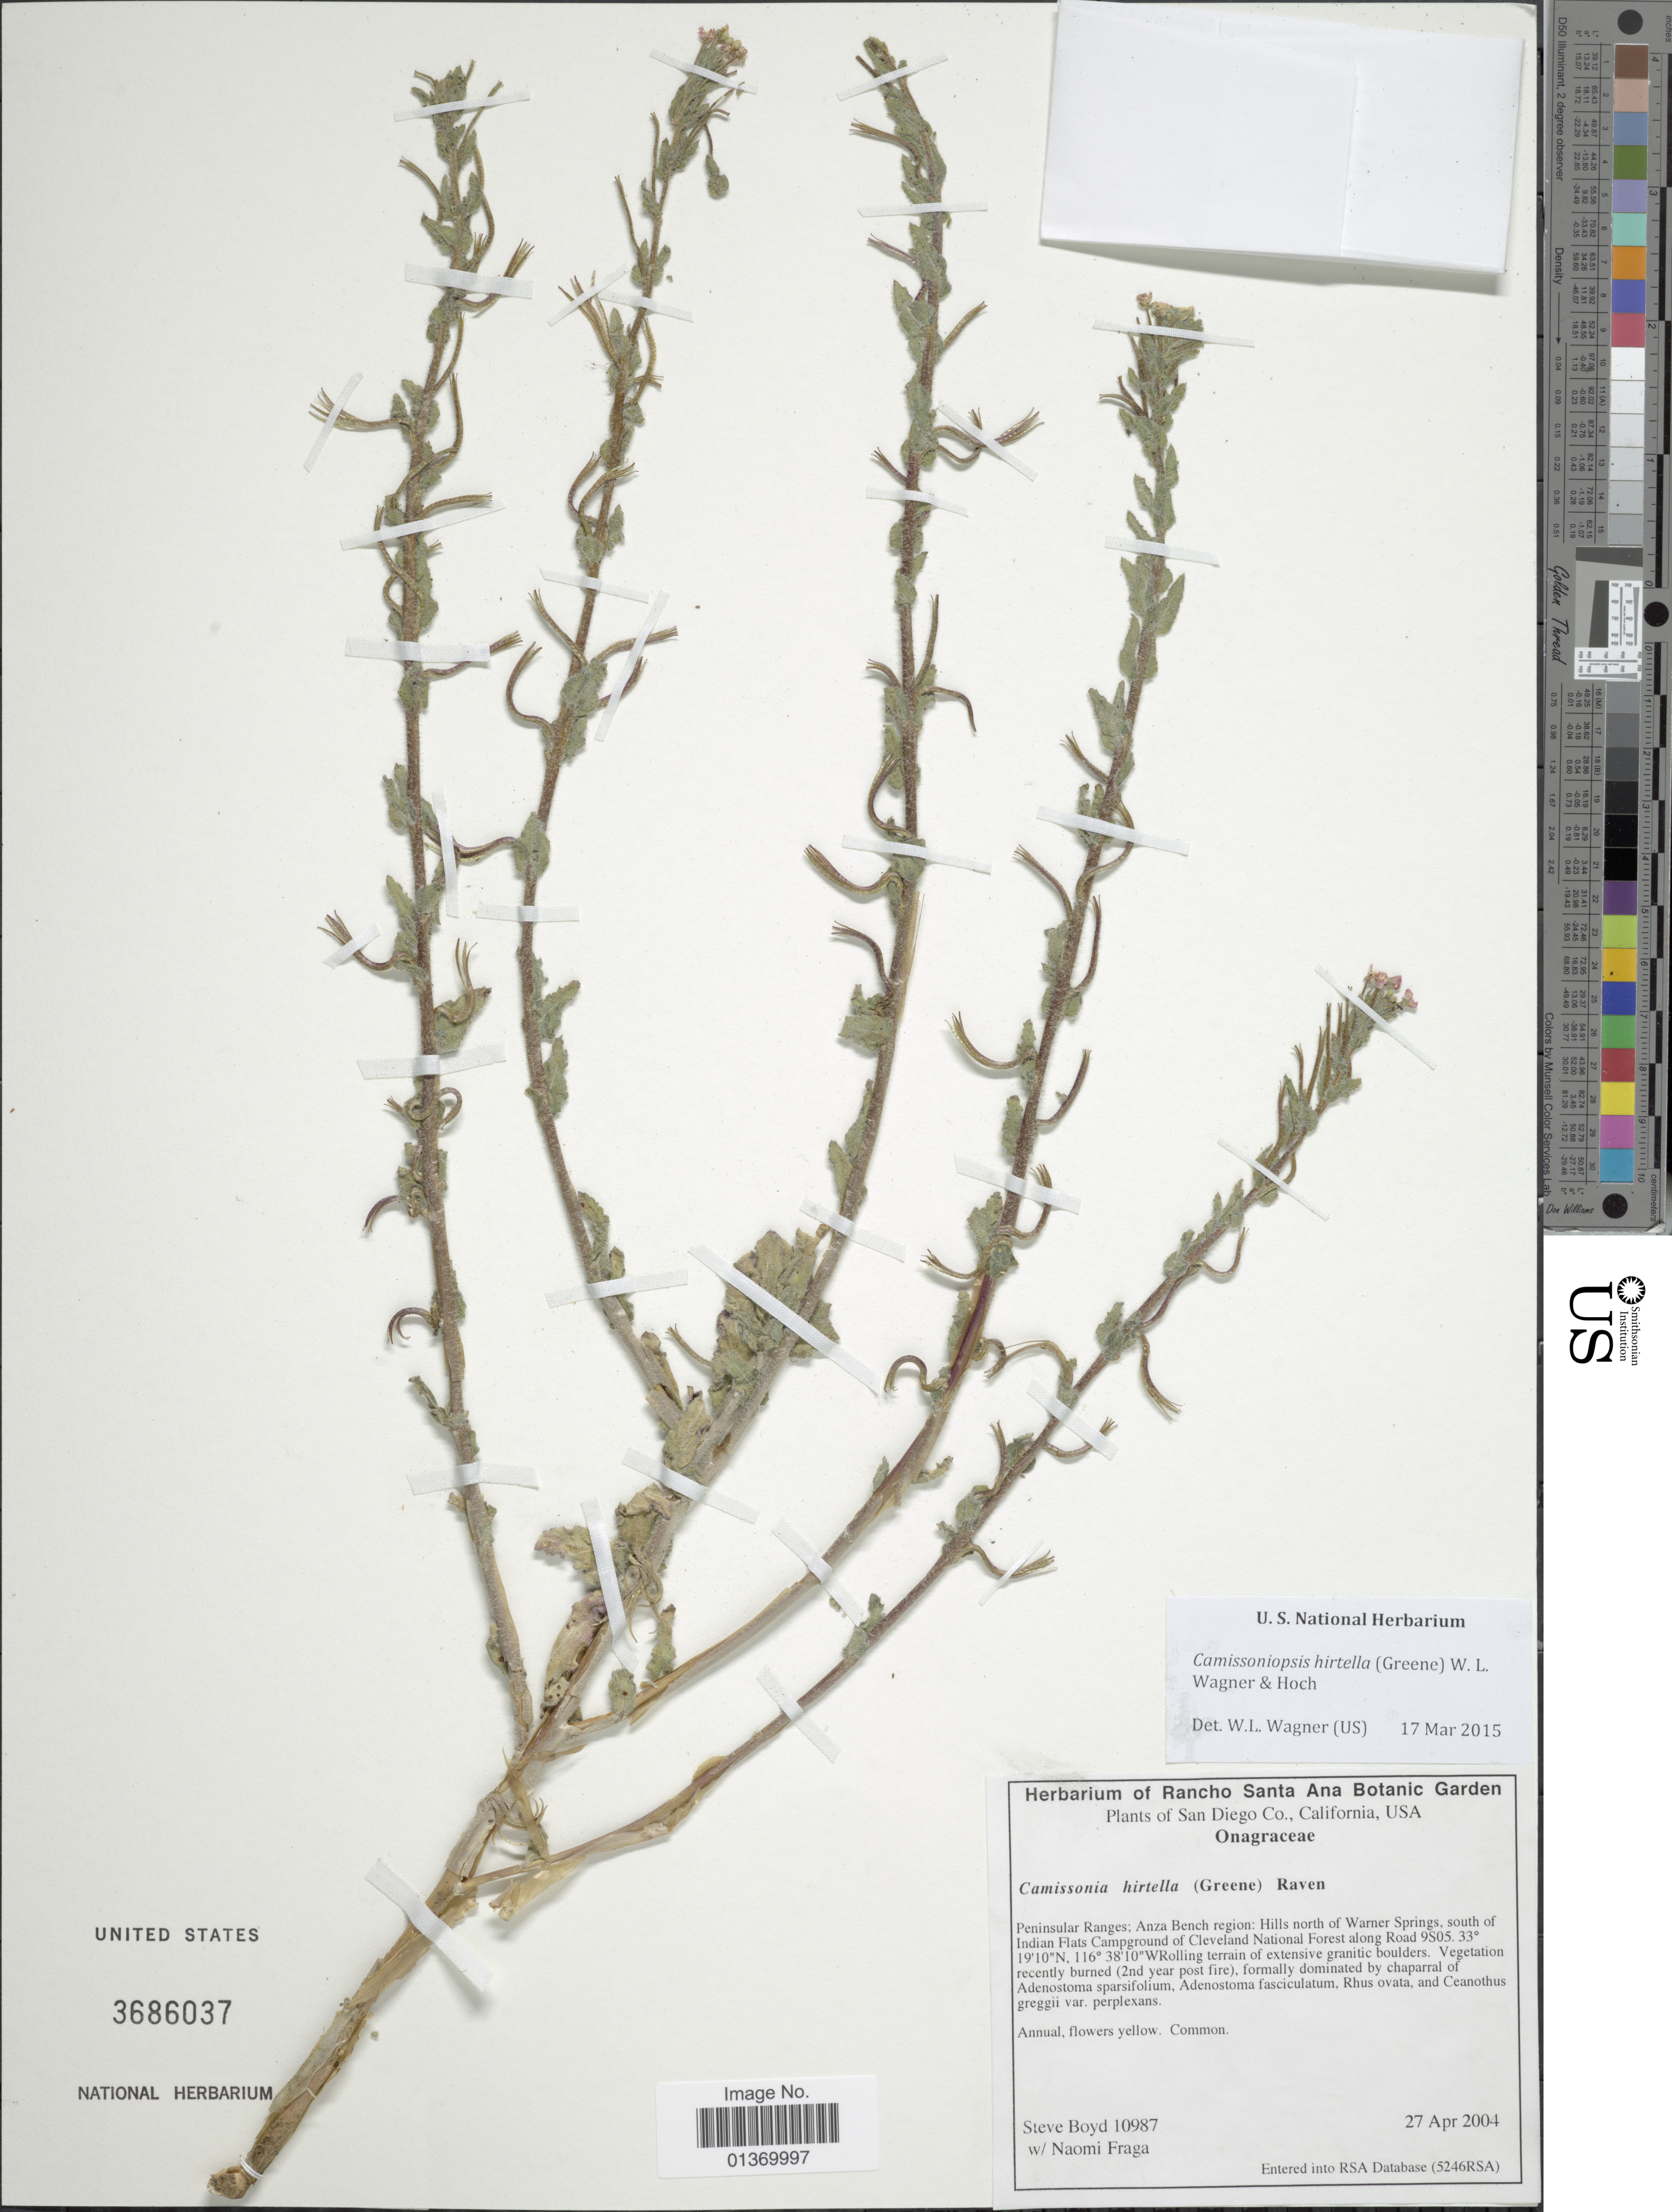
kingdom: Plantae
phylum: Tracheophyta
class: Magnoliopsida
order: Myrtales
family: Onagraceae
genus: Camissoniopsis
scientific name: Camissoniopsis hirtella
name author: (Greene) W.L. Wagner & Hoch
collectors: S. Boyd & N. Fraga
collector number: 10987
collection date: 2004-04-27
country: United States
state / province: California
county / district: San Diego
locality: San Diego Co., Peninsular Ranges; Anza Bench region: Hills north of Warner Springs, south of Indian Flats Campground of Cleveland National Forest along Road 9S05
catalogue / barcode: US 3686037